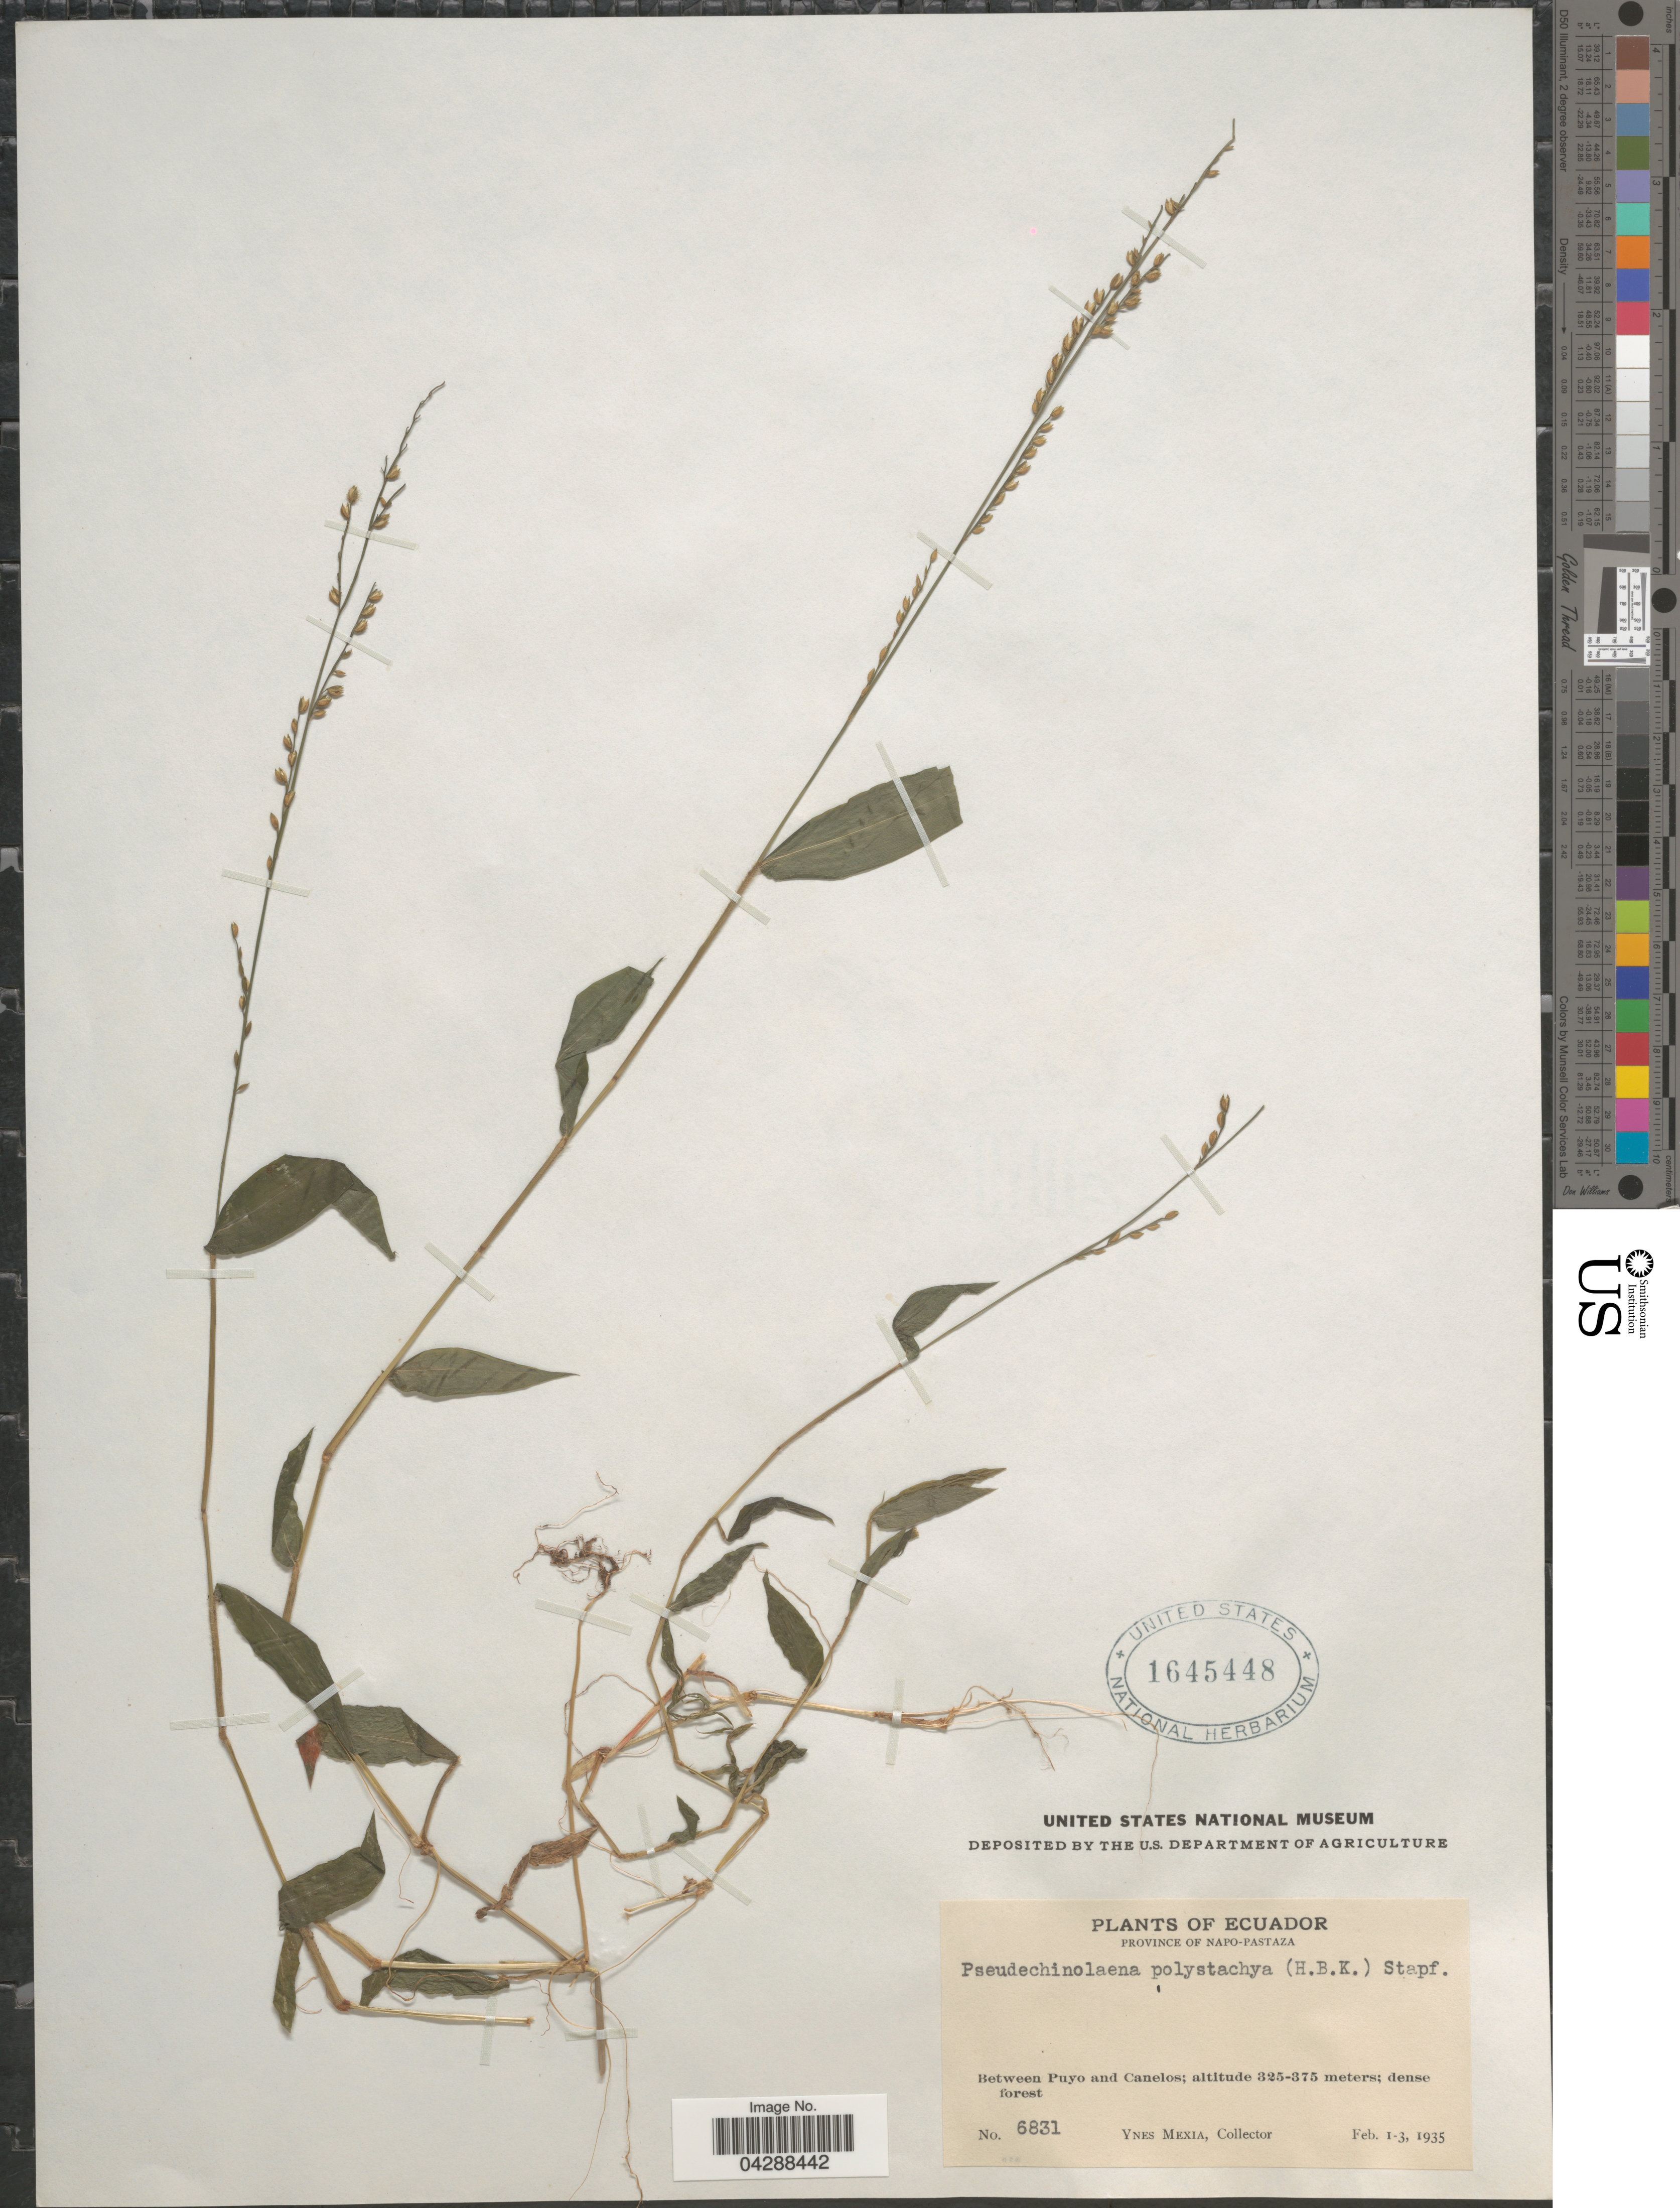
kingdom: Plantae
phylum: Tracheophyta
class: Liliopsida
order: Poales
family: Poaceae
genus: Pseudechinolaena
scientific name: Pseudechinolaena polystachya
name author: (Kunth) Stapf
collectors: Y. Mexia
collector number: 6831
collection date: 1935-02-01/1935-02-03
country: Ecuador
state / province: Napo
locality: Napo-Pastaza, Between Puyo and Canelos.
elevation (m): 325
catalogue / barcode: US 1645448